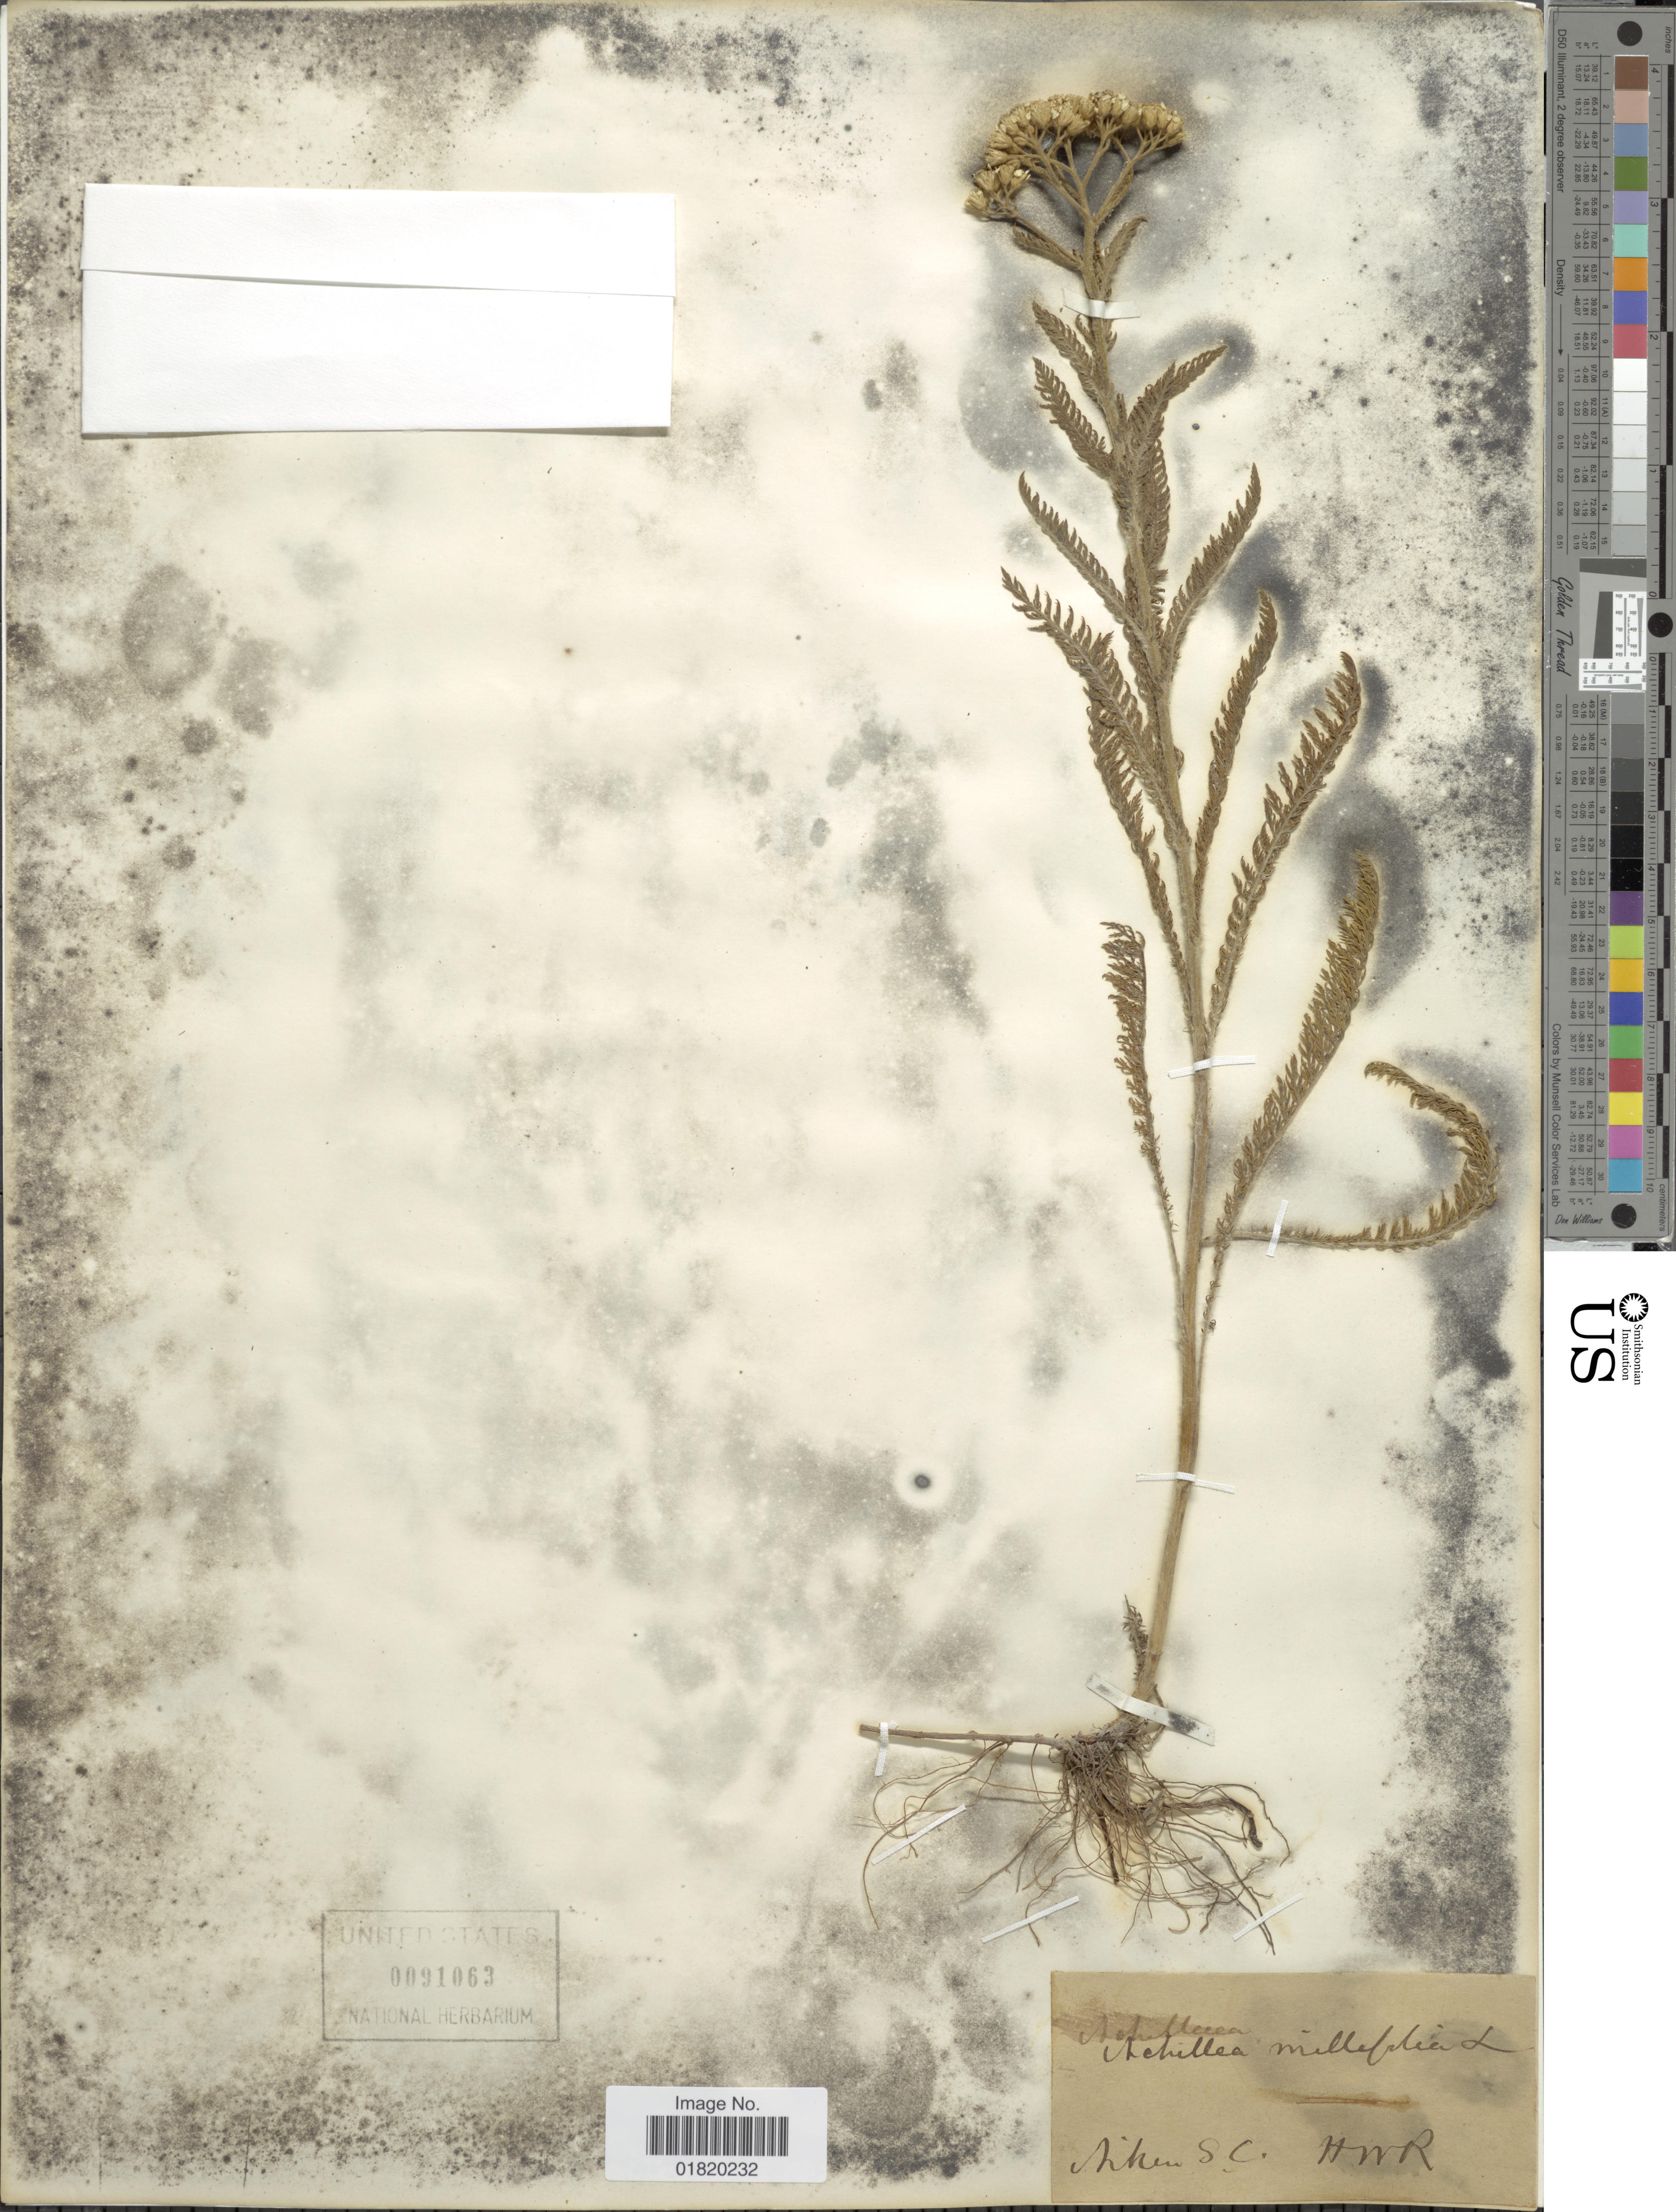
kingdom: Plantae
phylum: Tracheophyta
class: Magnoliopsida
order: Asterales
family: Asteraceae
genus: Achillea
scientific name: Achillea millefolium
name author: L.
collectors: HWR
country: United States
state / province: South Carolina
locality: Aiken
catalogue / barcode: US 91063